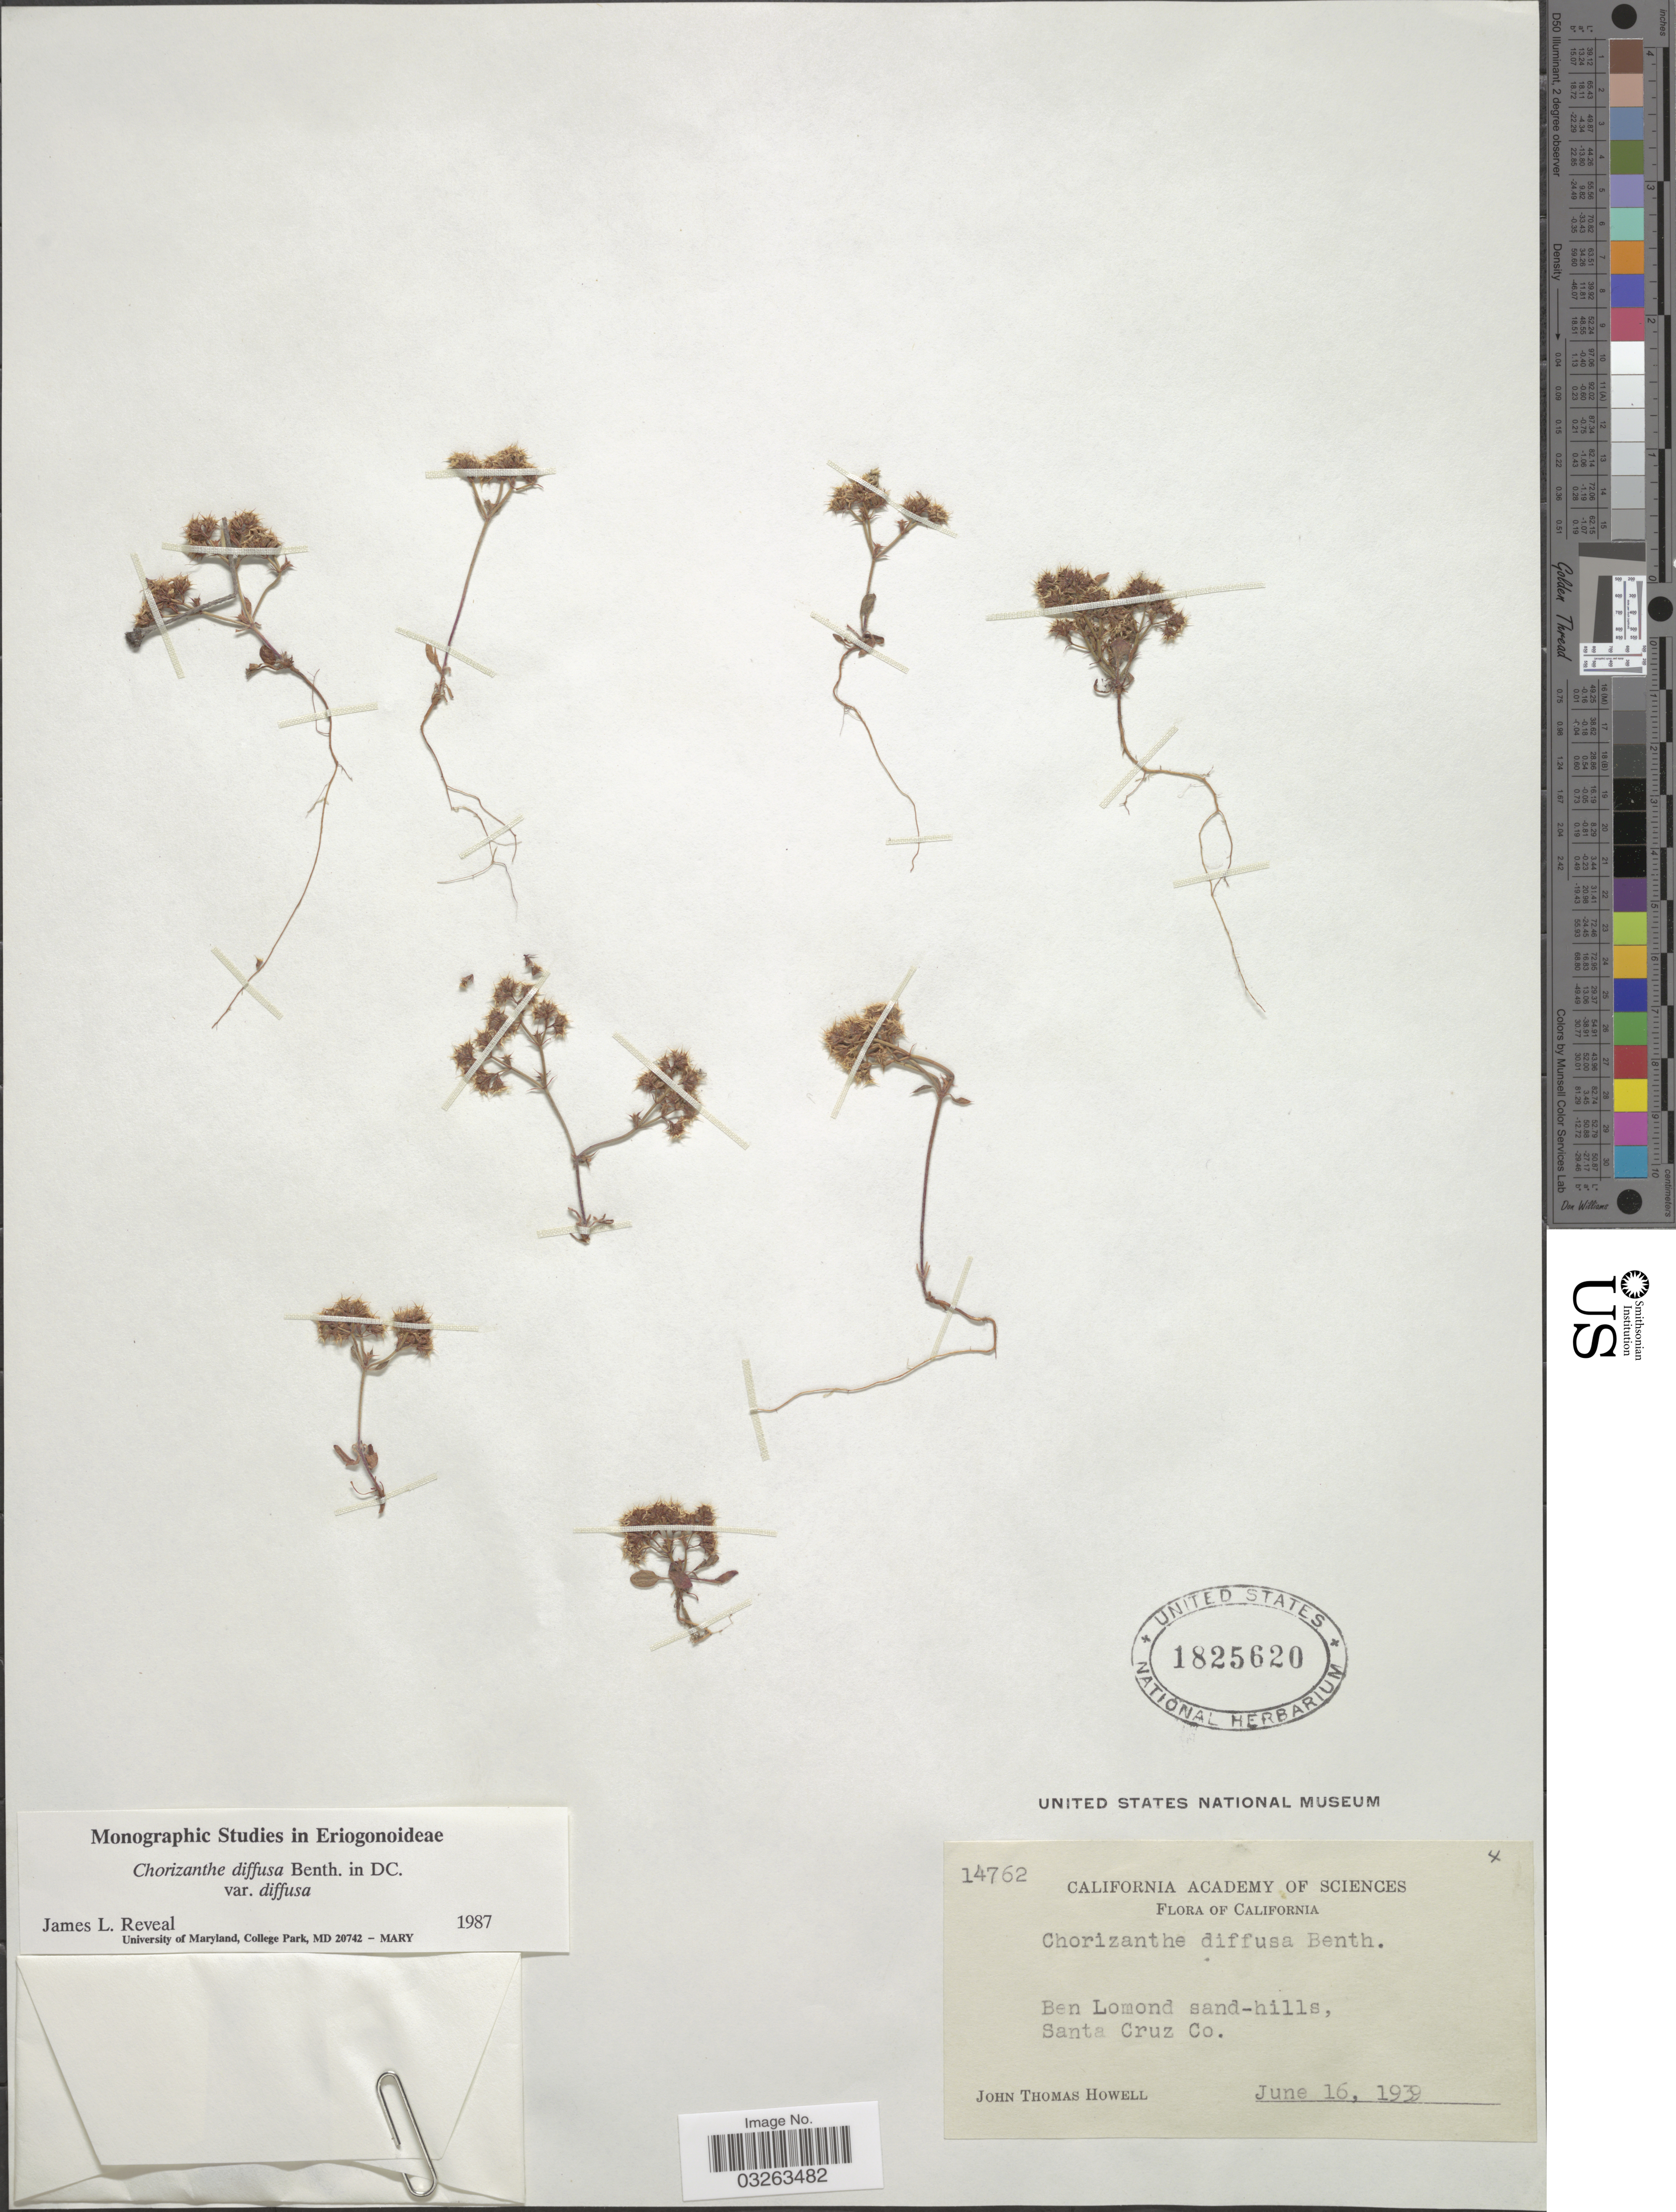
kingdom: Plantae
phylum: Tracheophyta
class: Magnoliopsida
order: Caryophyllales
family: Polygonaceae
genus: Chorizanthe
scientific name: Chorizanthe diffusa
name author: Benth.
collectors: J. T. Howell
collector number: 14762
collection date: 1939-06-16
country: United States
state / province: California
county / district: Santa Cruz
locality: Ben Lomon sand-hills, Santa Cruz Co.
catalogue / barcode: US 1825620